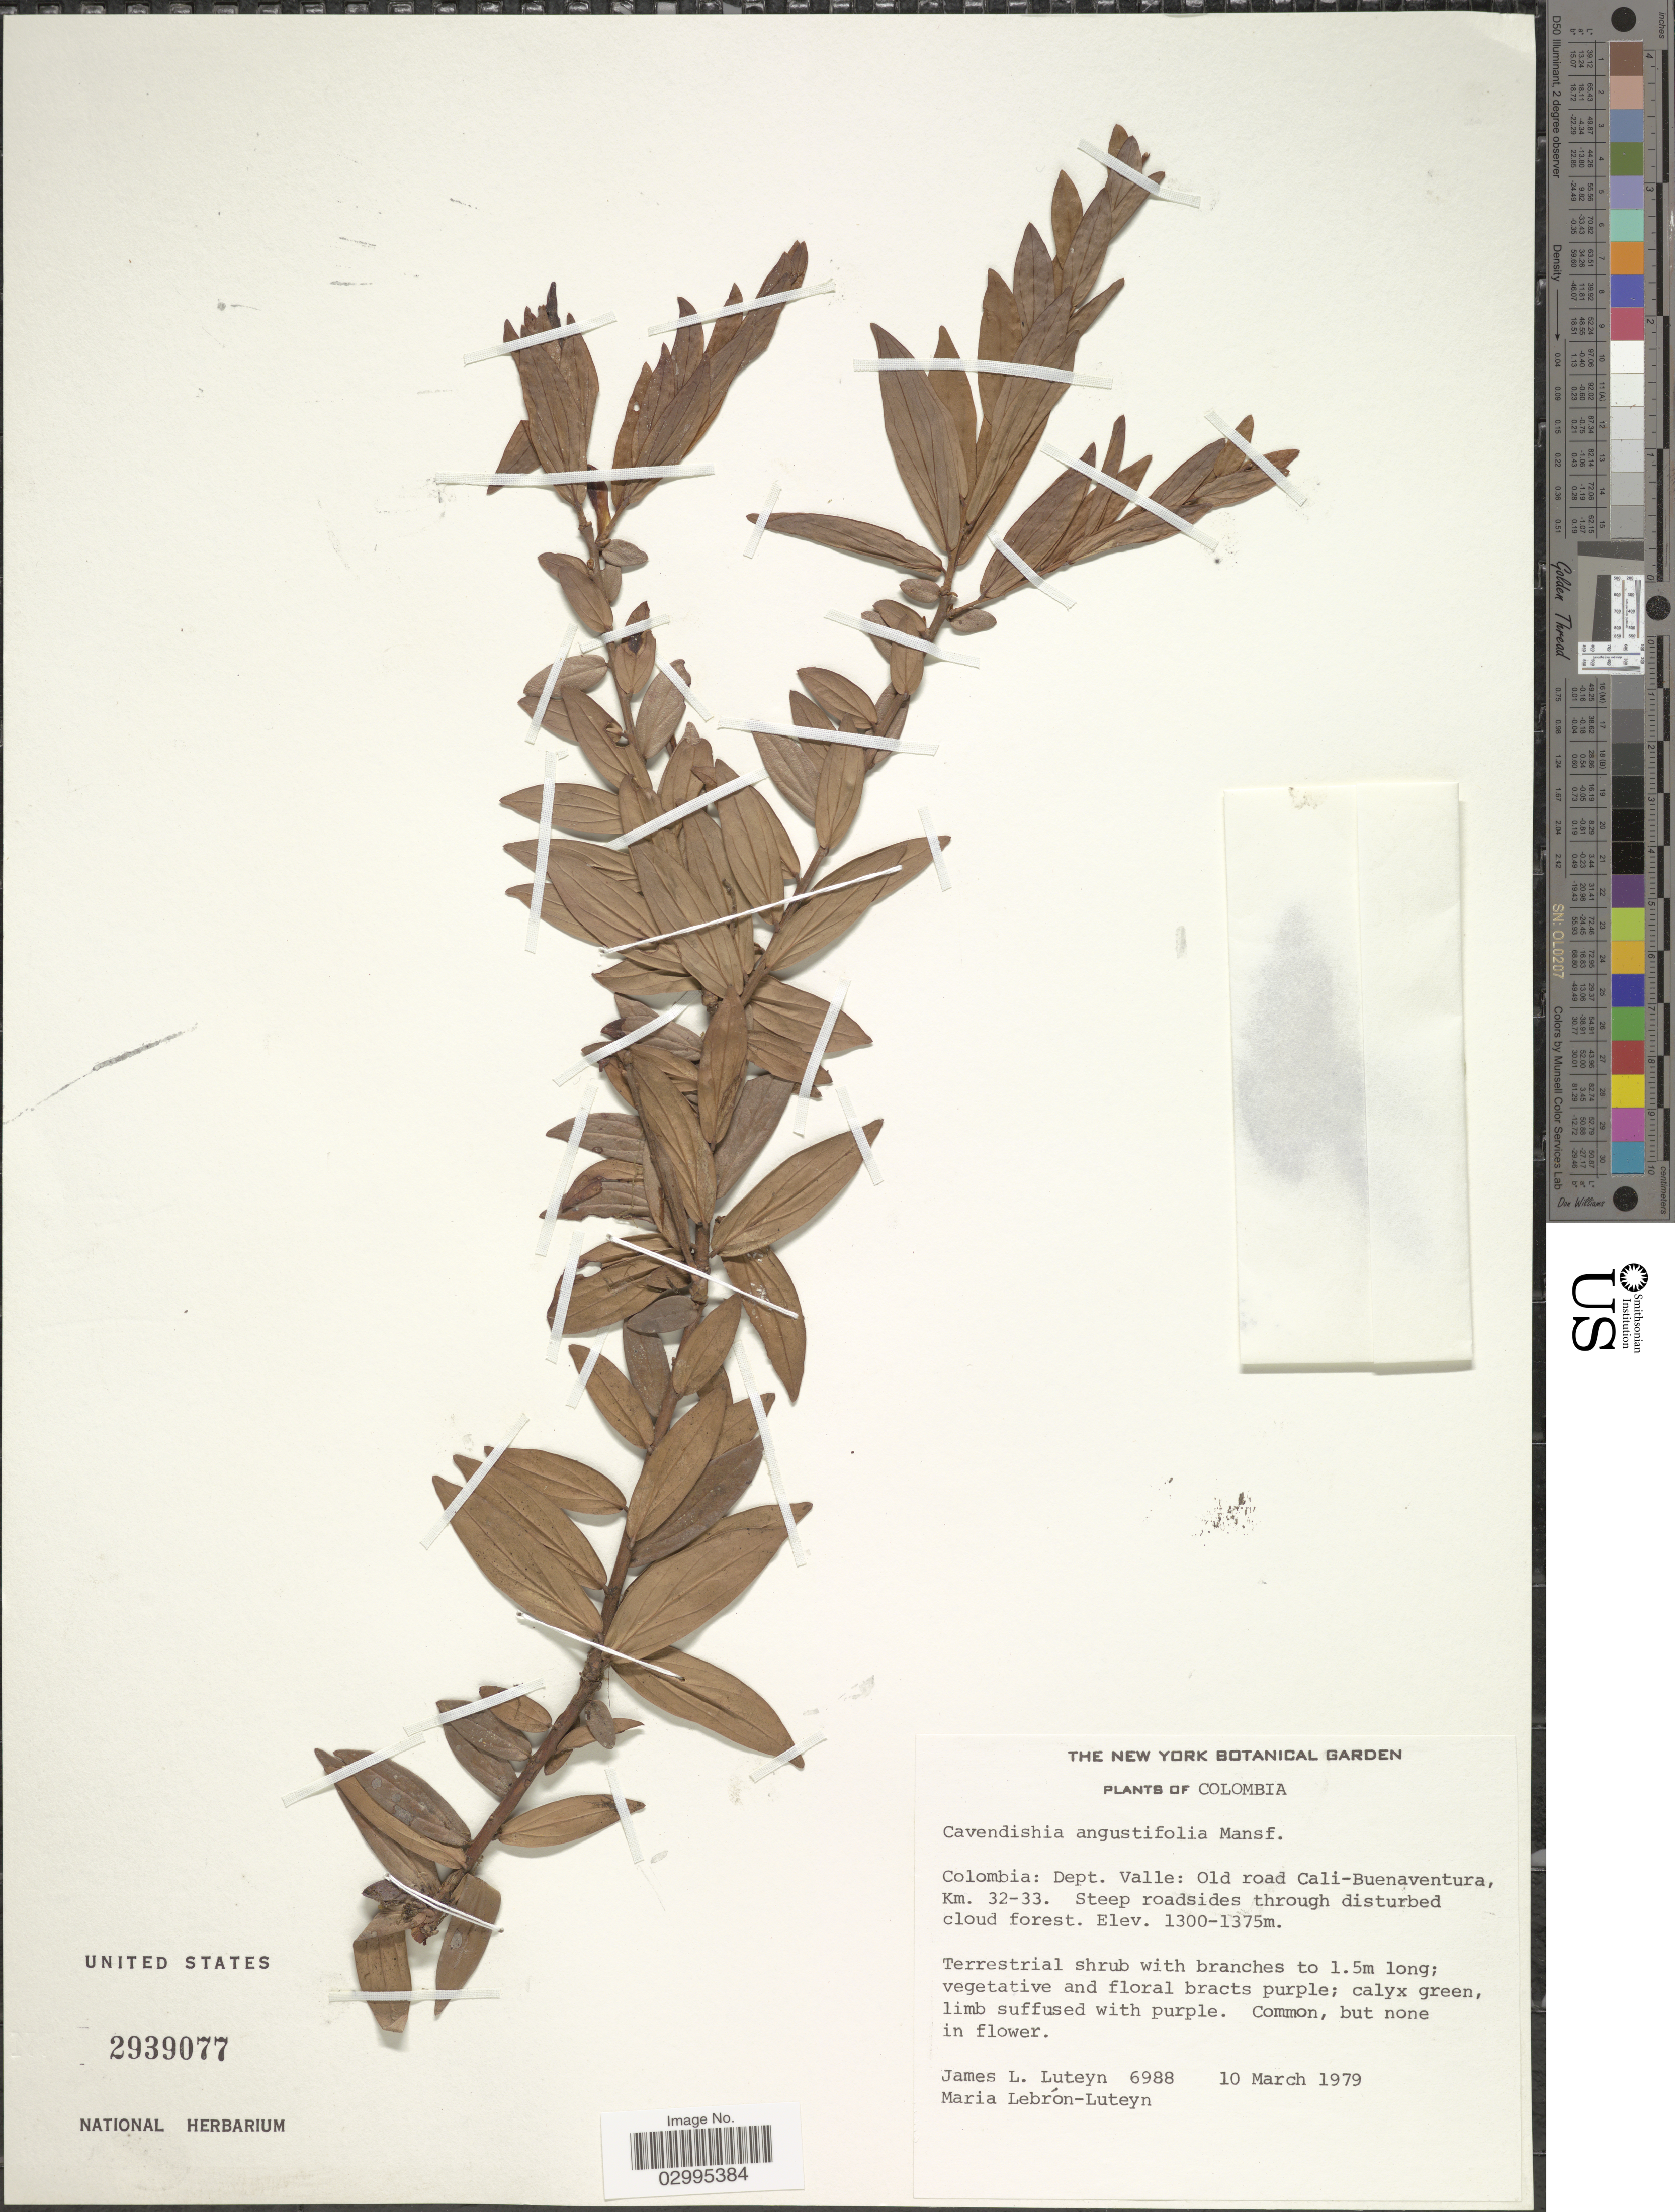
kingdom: Plantae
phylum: Tracheophyta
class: Magnoliopsida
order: Ericales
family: Ericaceae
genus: Cavendishia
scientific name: Cavendishia angustifolia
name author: Mansf.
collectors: J. L. Luteyn & M. L. Lebrón-Luteyn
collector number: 6988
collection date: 1979-03-10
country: Colombia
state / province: Valle del Cauca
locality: Dept. Valle: Old road Cali-Buenaventura, Km. 32-33.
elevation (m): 1300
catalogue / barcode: US 2939077